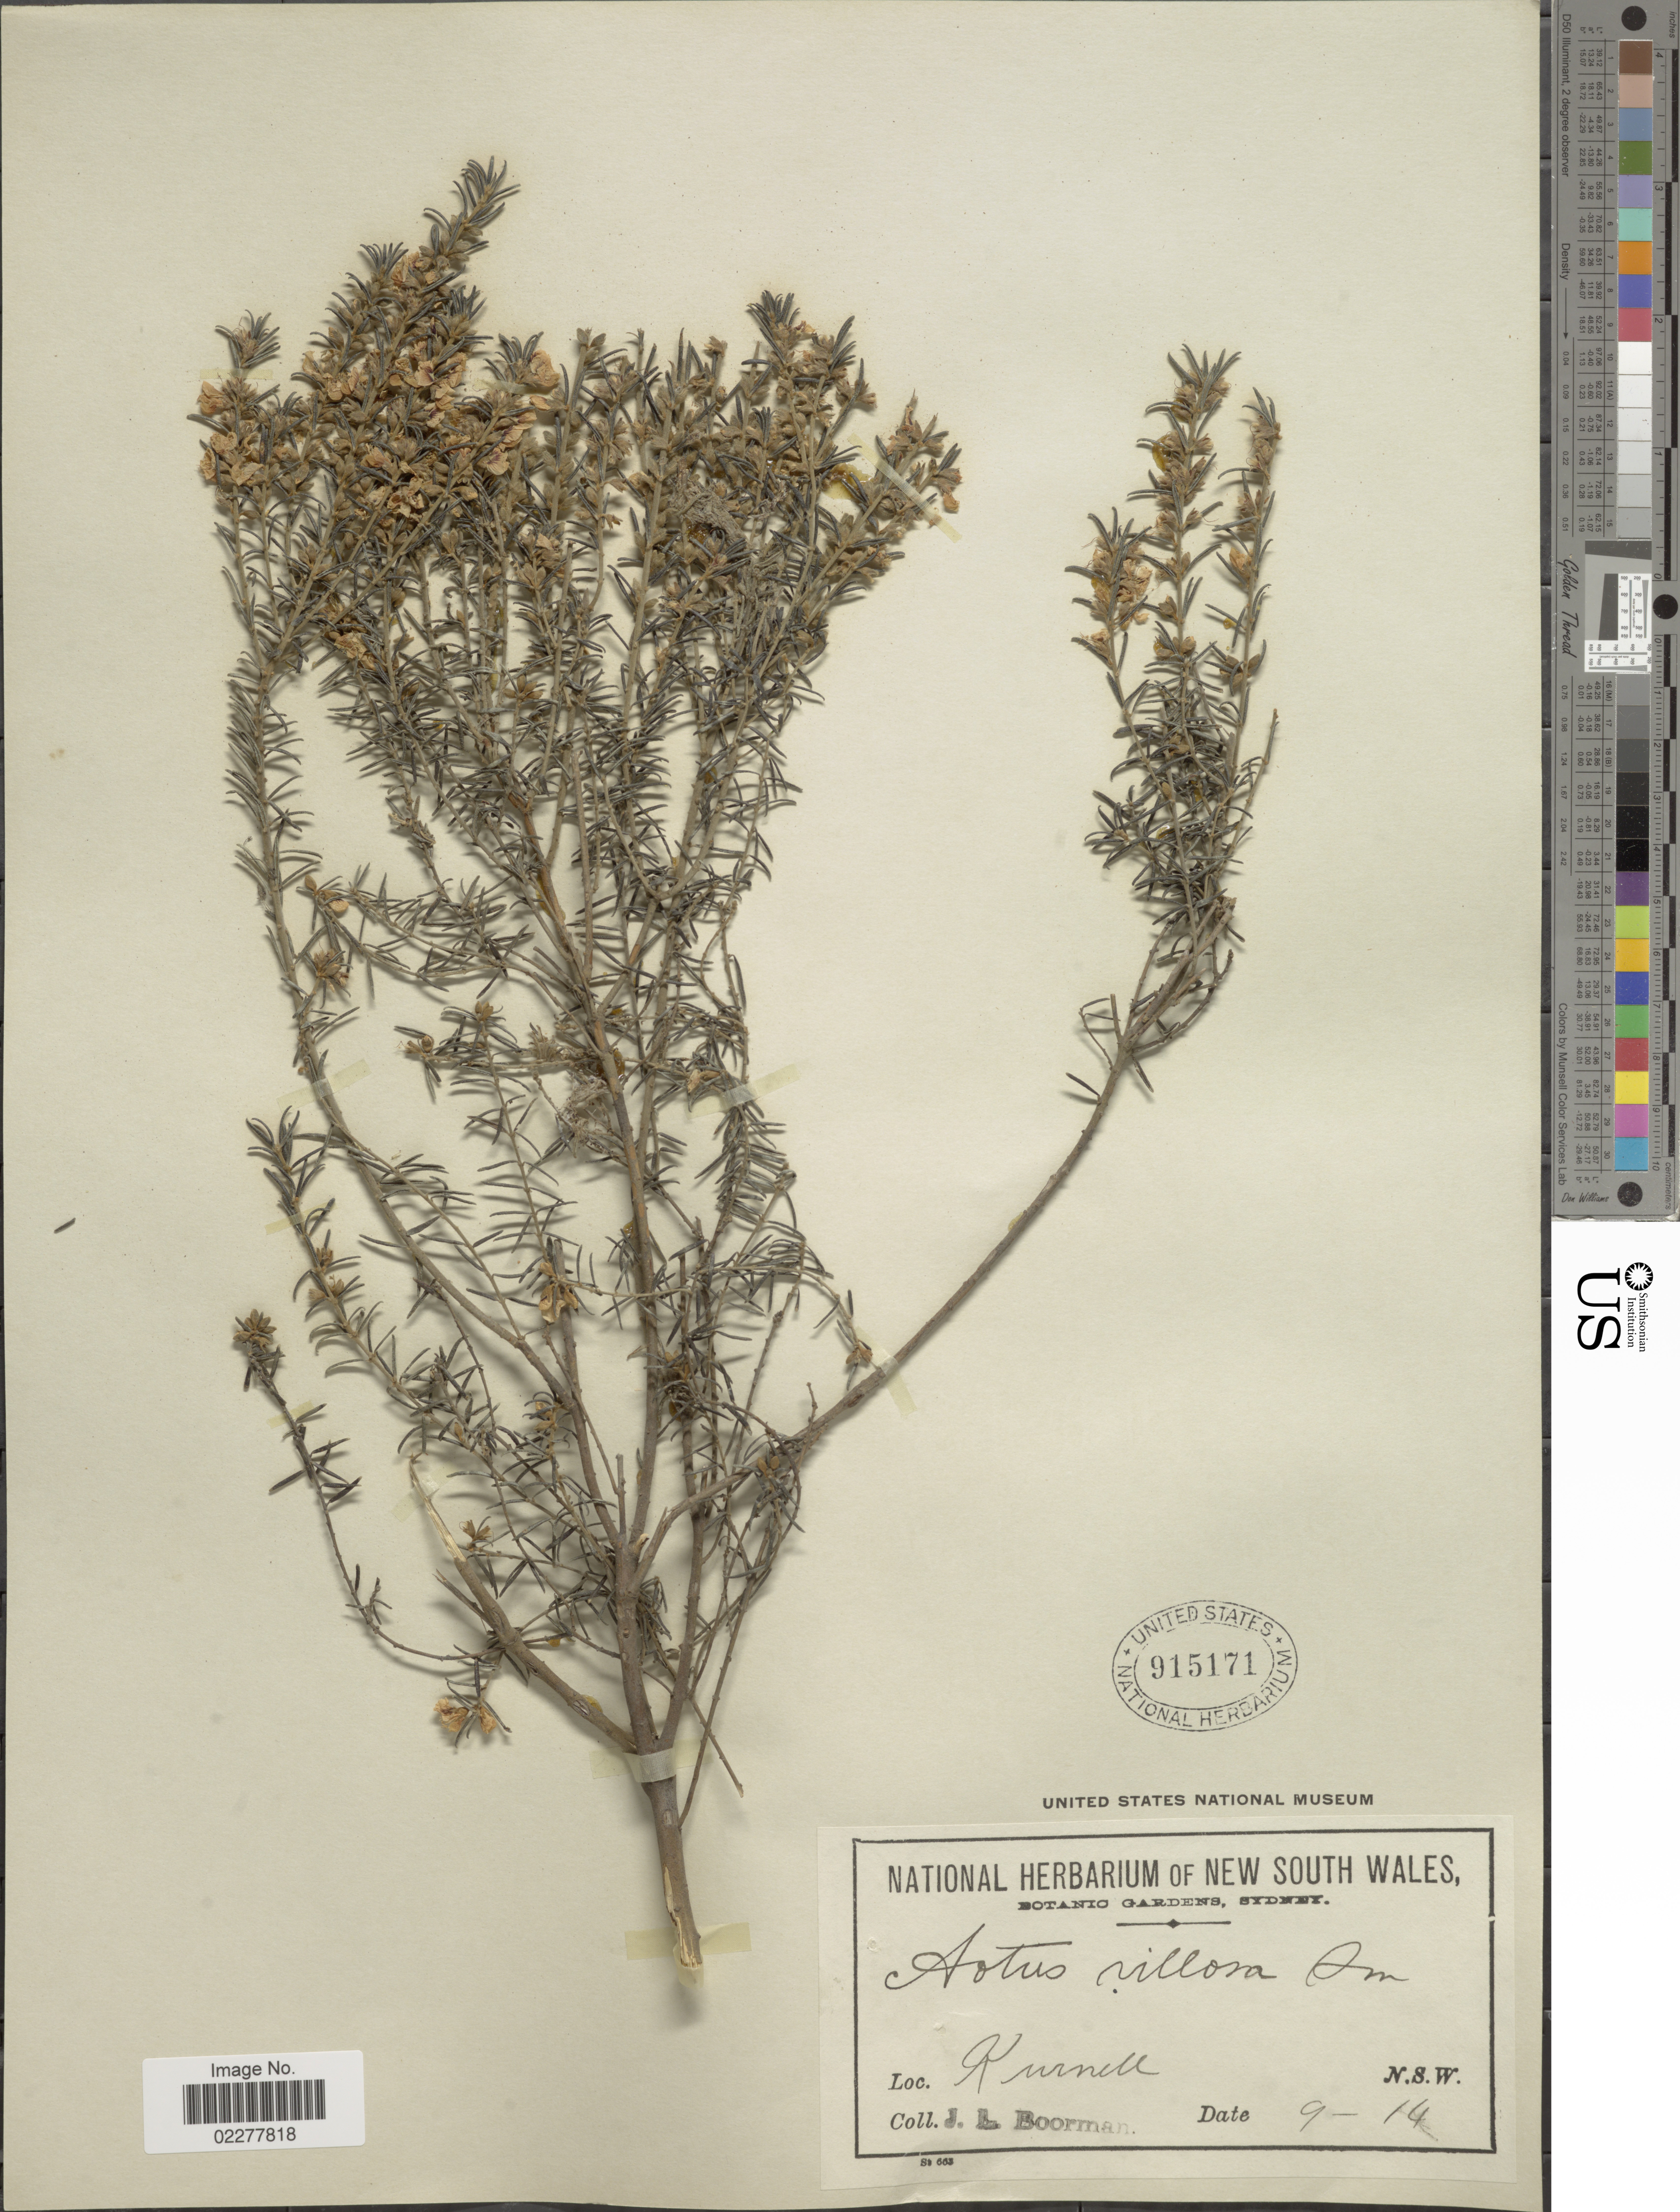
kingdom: Plantae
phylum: Tracheophyta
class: Magnoliopsida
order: Fabales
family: Fabaceae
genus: Aotus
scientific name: Aotus villosa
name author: Sm.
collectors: J. Boorman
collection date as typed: Transcribed d/m/y: /9/14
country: Australia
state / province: New South Wales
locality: Kurnell, N.S.W.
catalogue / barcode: US 915171